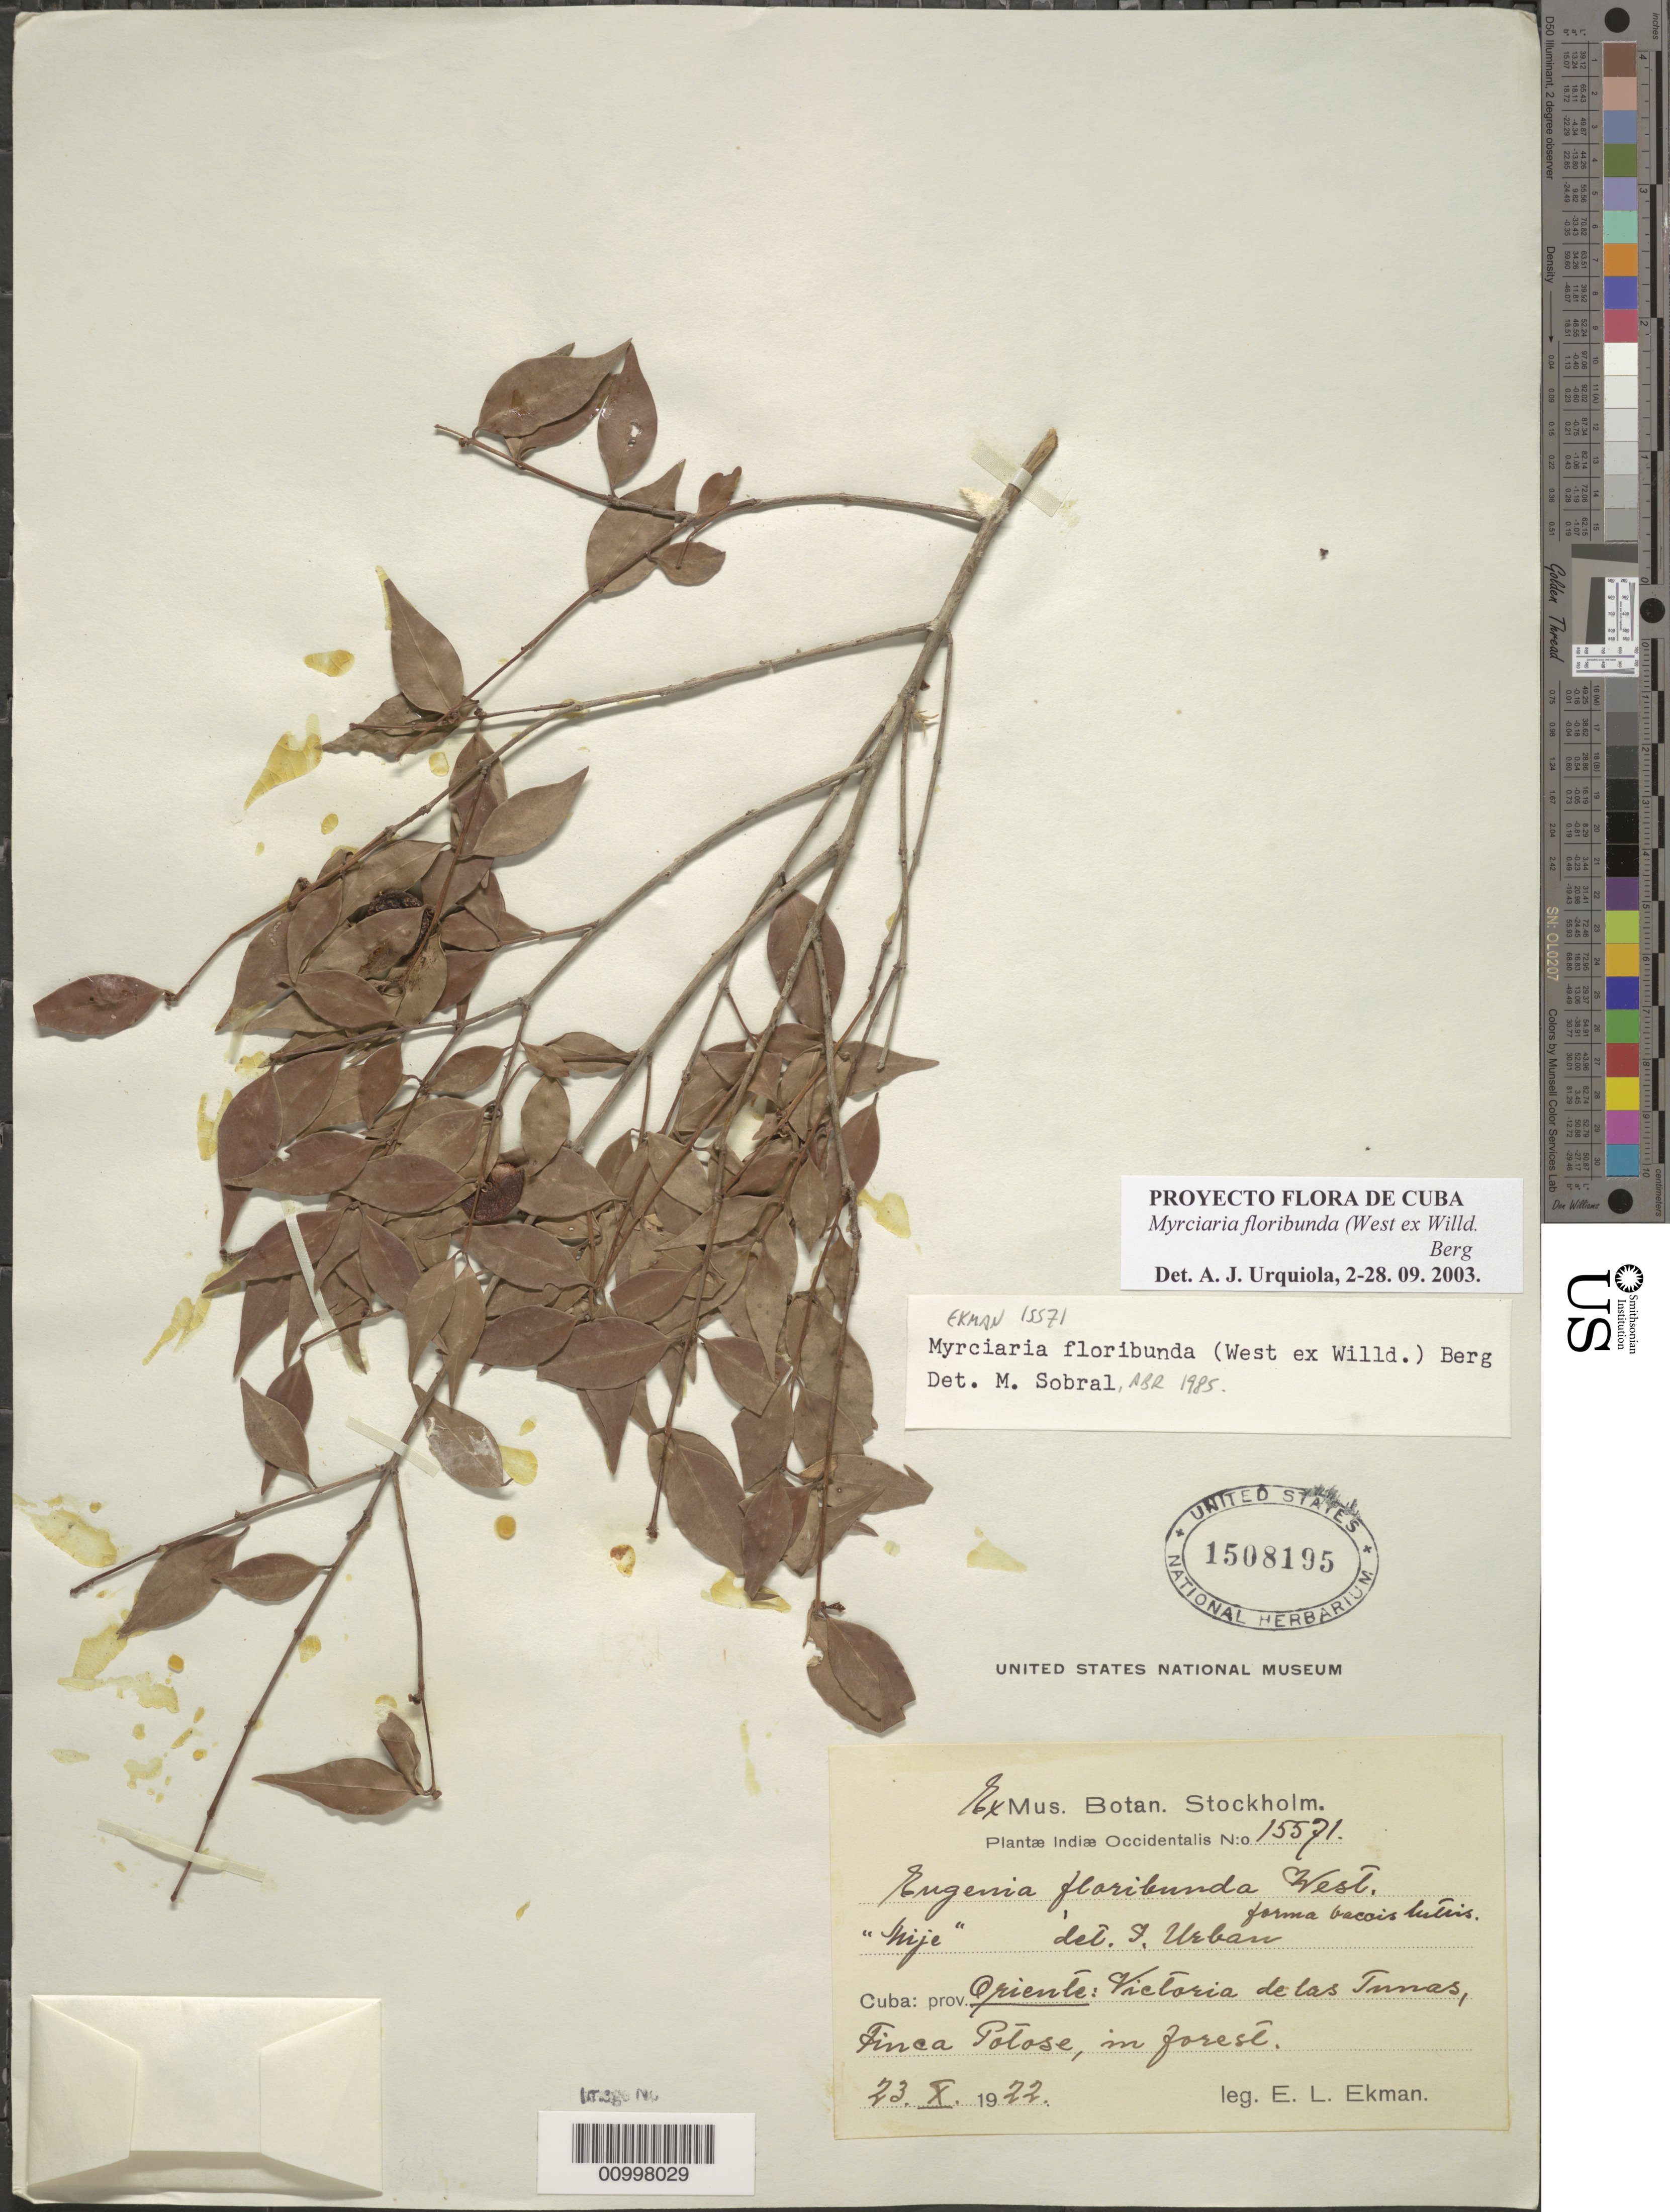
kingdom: Plantae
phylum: Tracheophyta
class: Magnoliopsida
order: Myrtales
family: Myrtaceae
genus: Myrciaria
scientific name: Myrciaria floribunda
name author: (H. West ex Willd.) O. Berg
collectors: E. L. Ekman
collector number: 15571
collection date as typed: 23 Oct 1922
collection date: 1922-10-23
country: Cuba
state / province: Oriente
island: Cuba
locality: Victoria de las Tunas, Finca Potose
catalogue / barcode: US 1508195